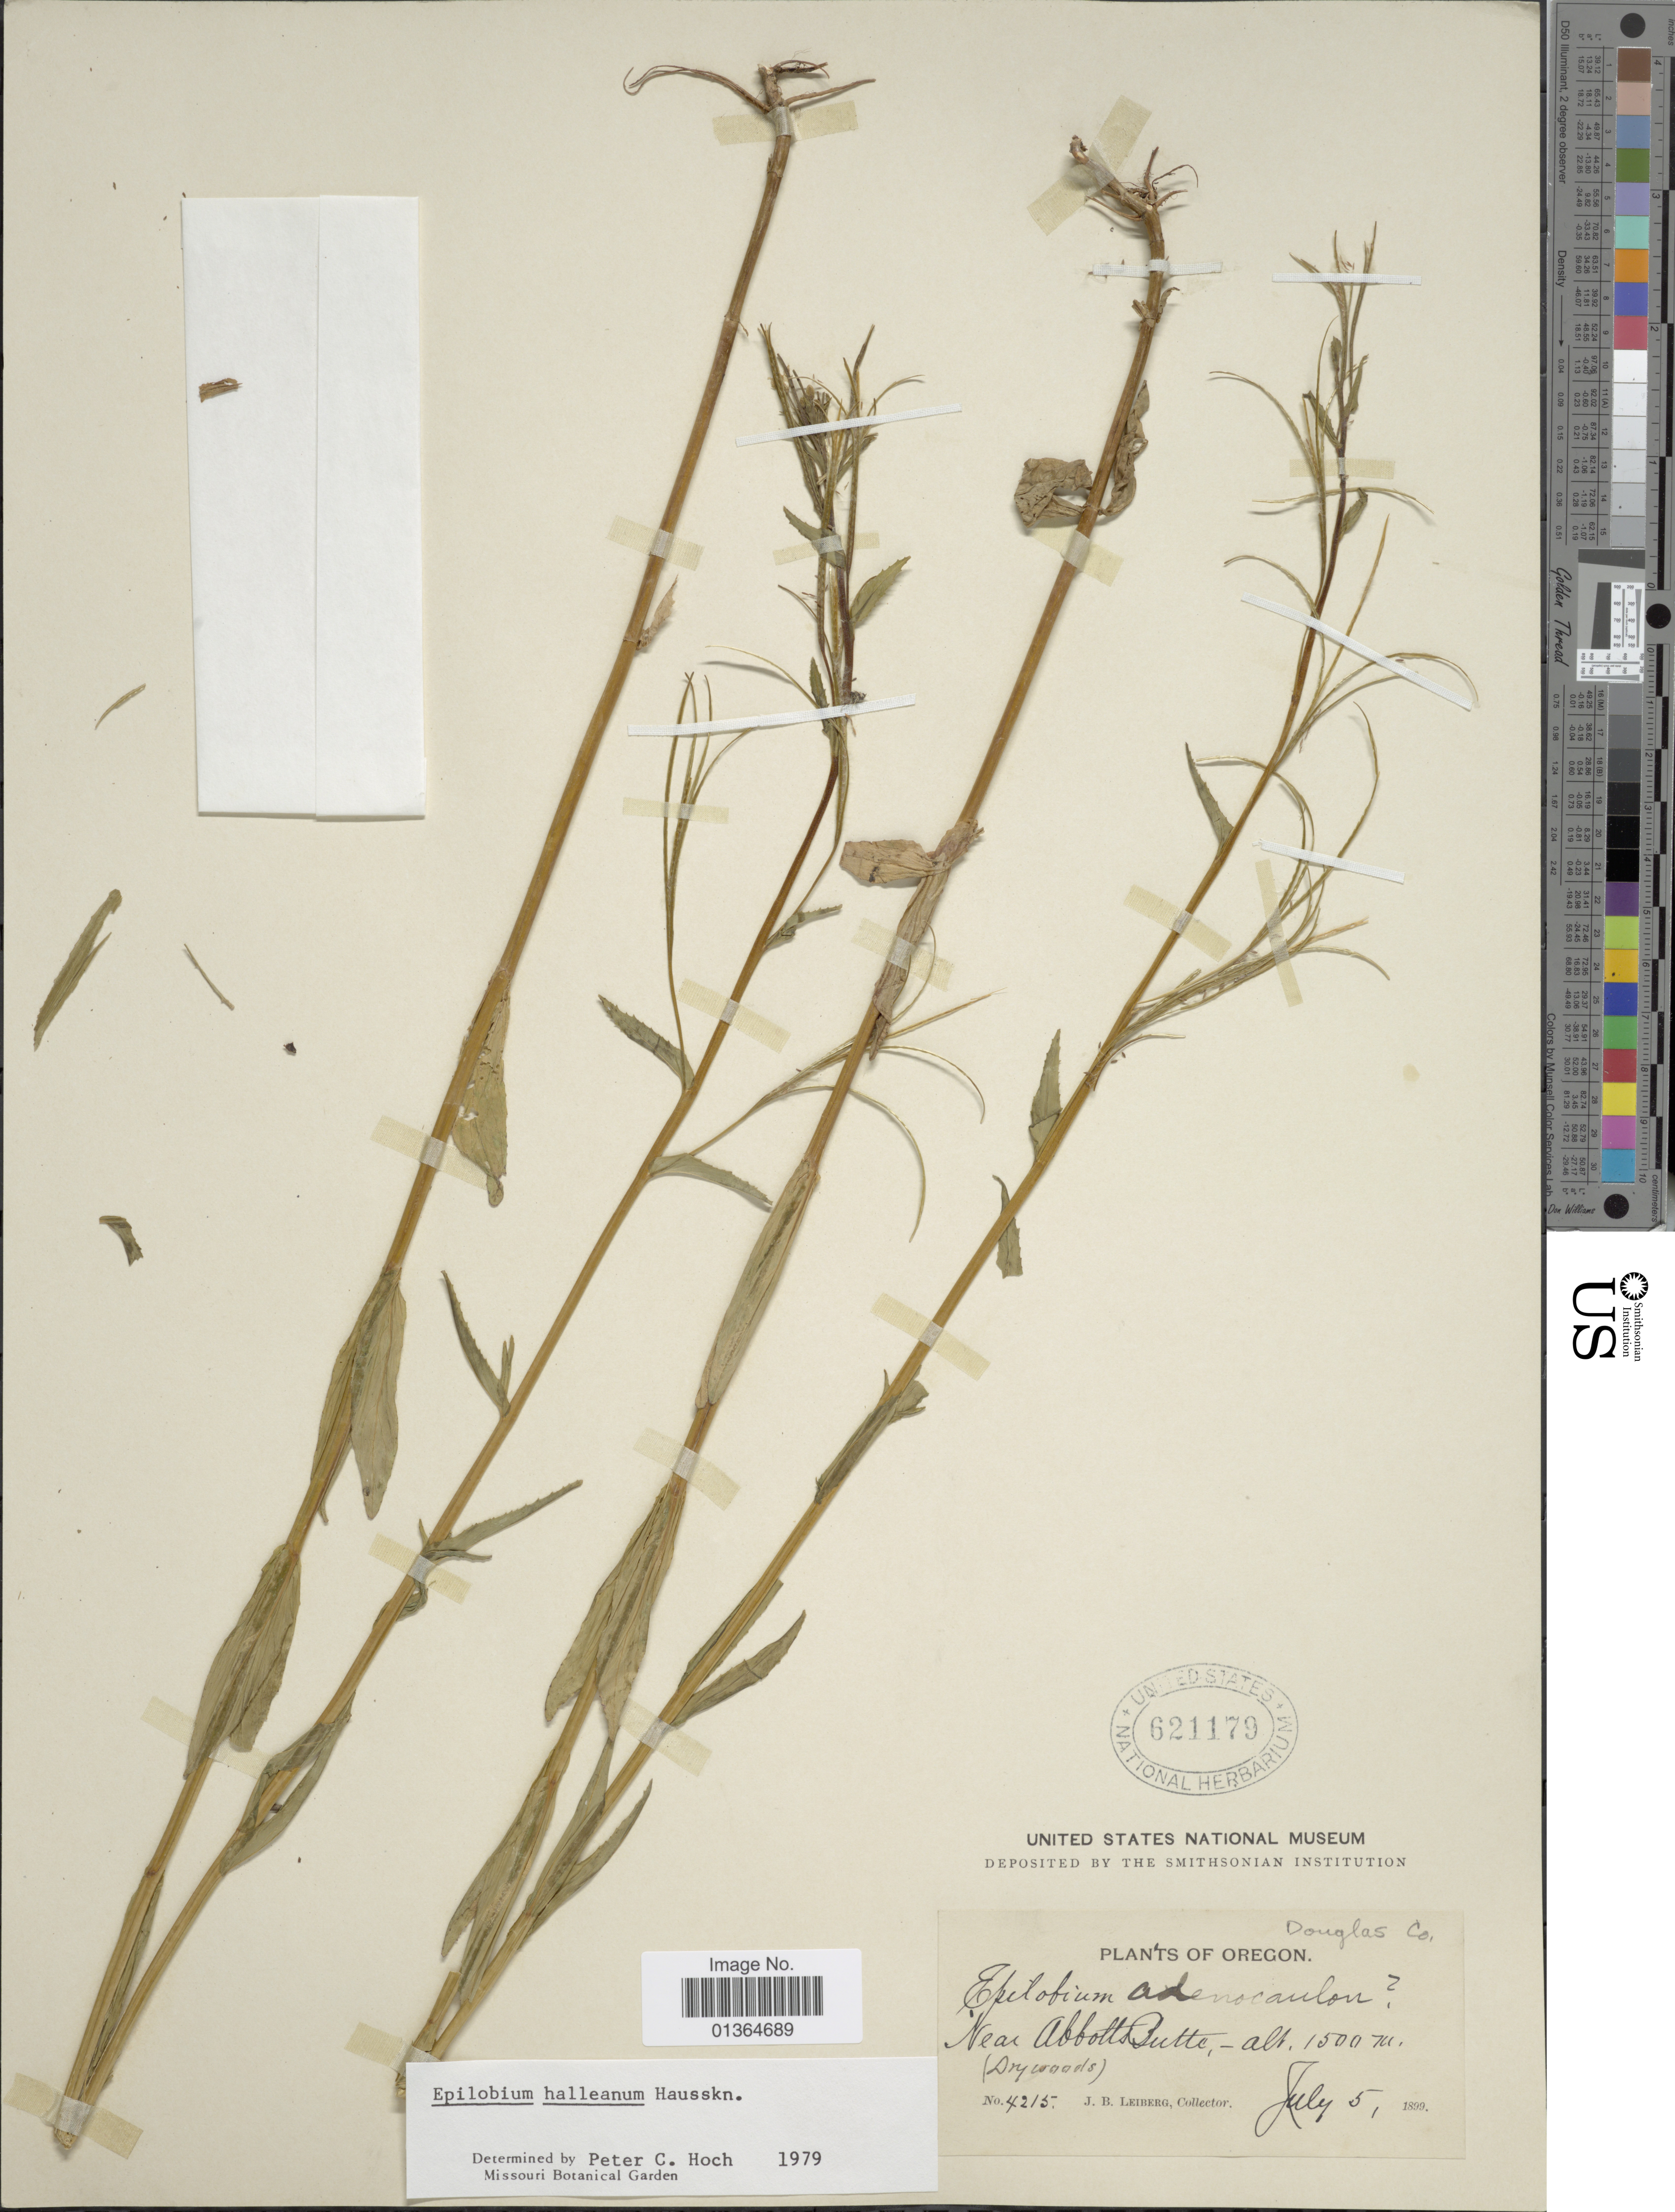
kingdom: Plantae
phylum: Tracheophyta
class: Magnoliopsida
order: Myrtales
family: Onagraceae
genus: Epilobium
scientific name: Epilobium hallianum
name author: Hausskn.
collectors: J. B. Leiberg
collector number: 4215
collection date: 1899-07-05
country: United States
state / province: Oregon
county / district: Douglas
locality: Douglas Co. Near Abbotts Butte.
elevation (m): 1500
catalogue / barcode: US 621179